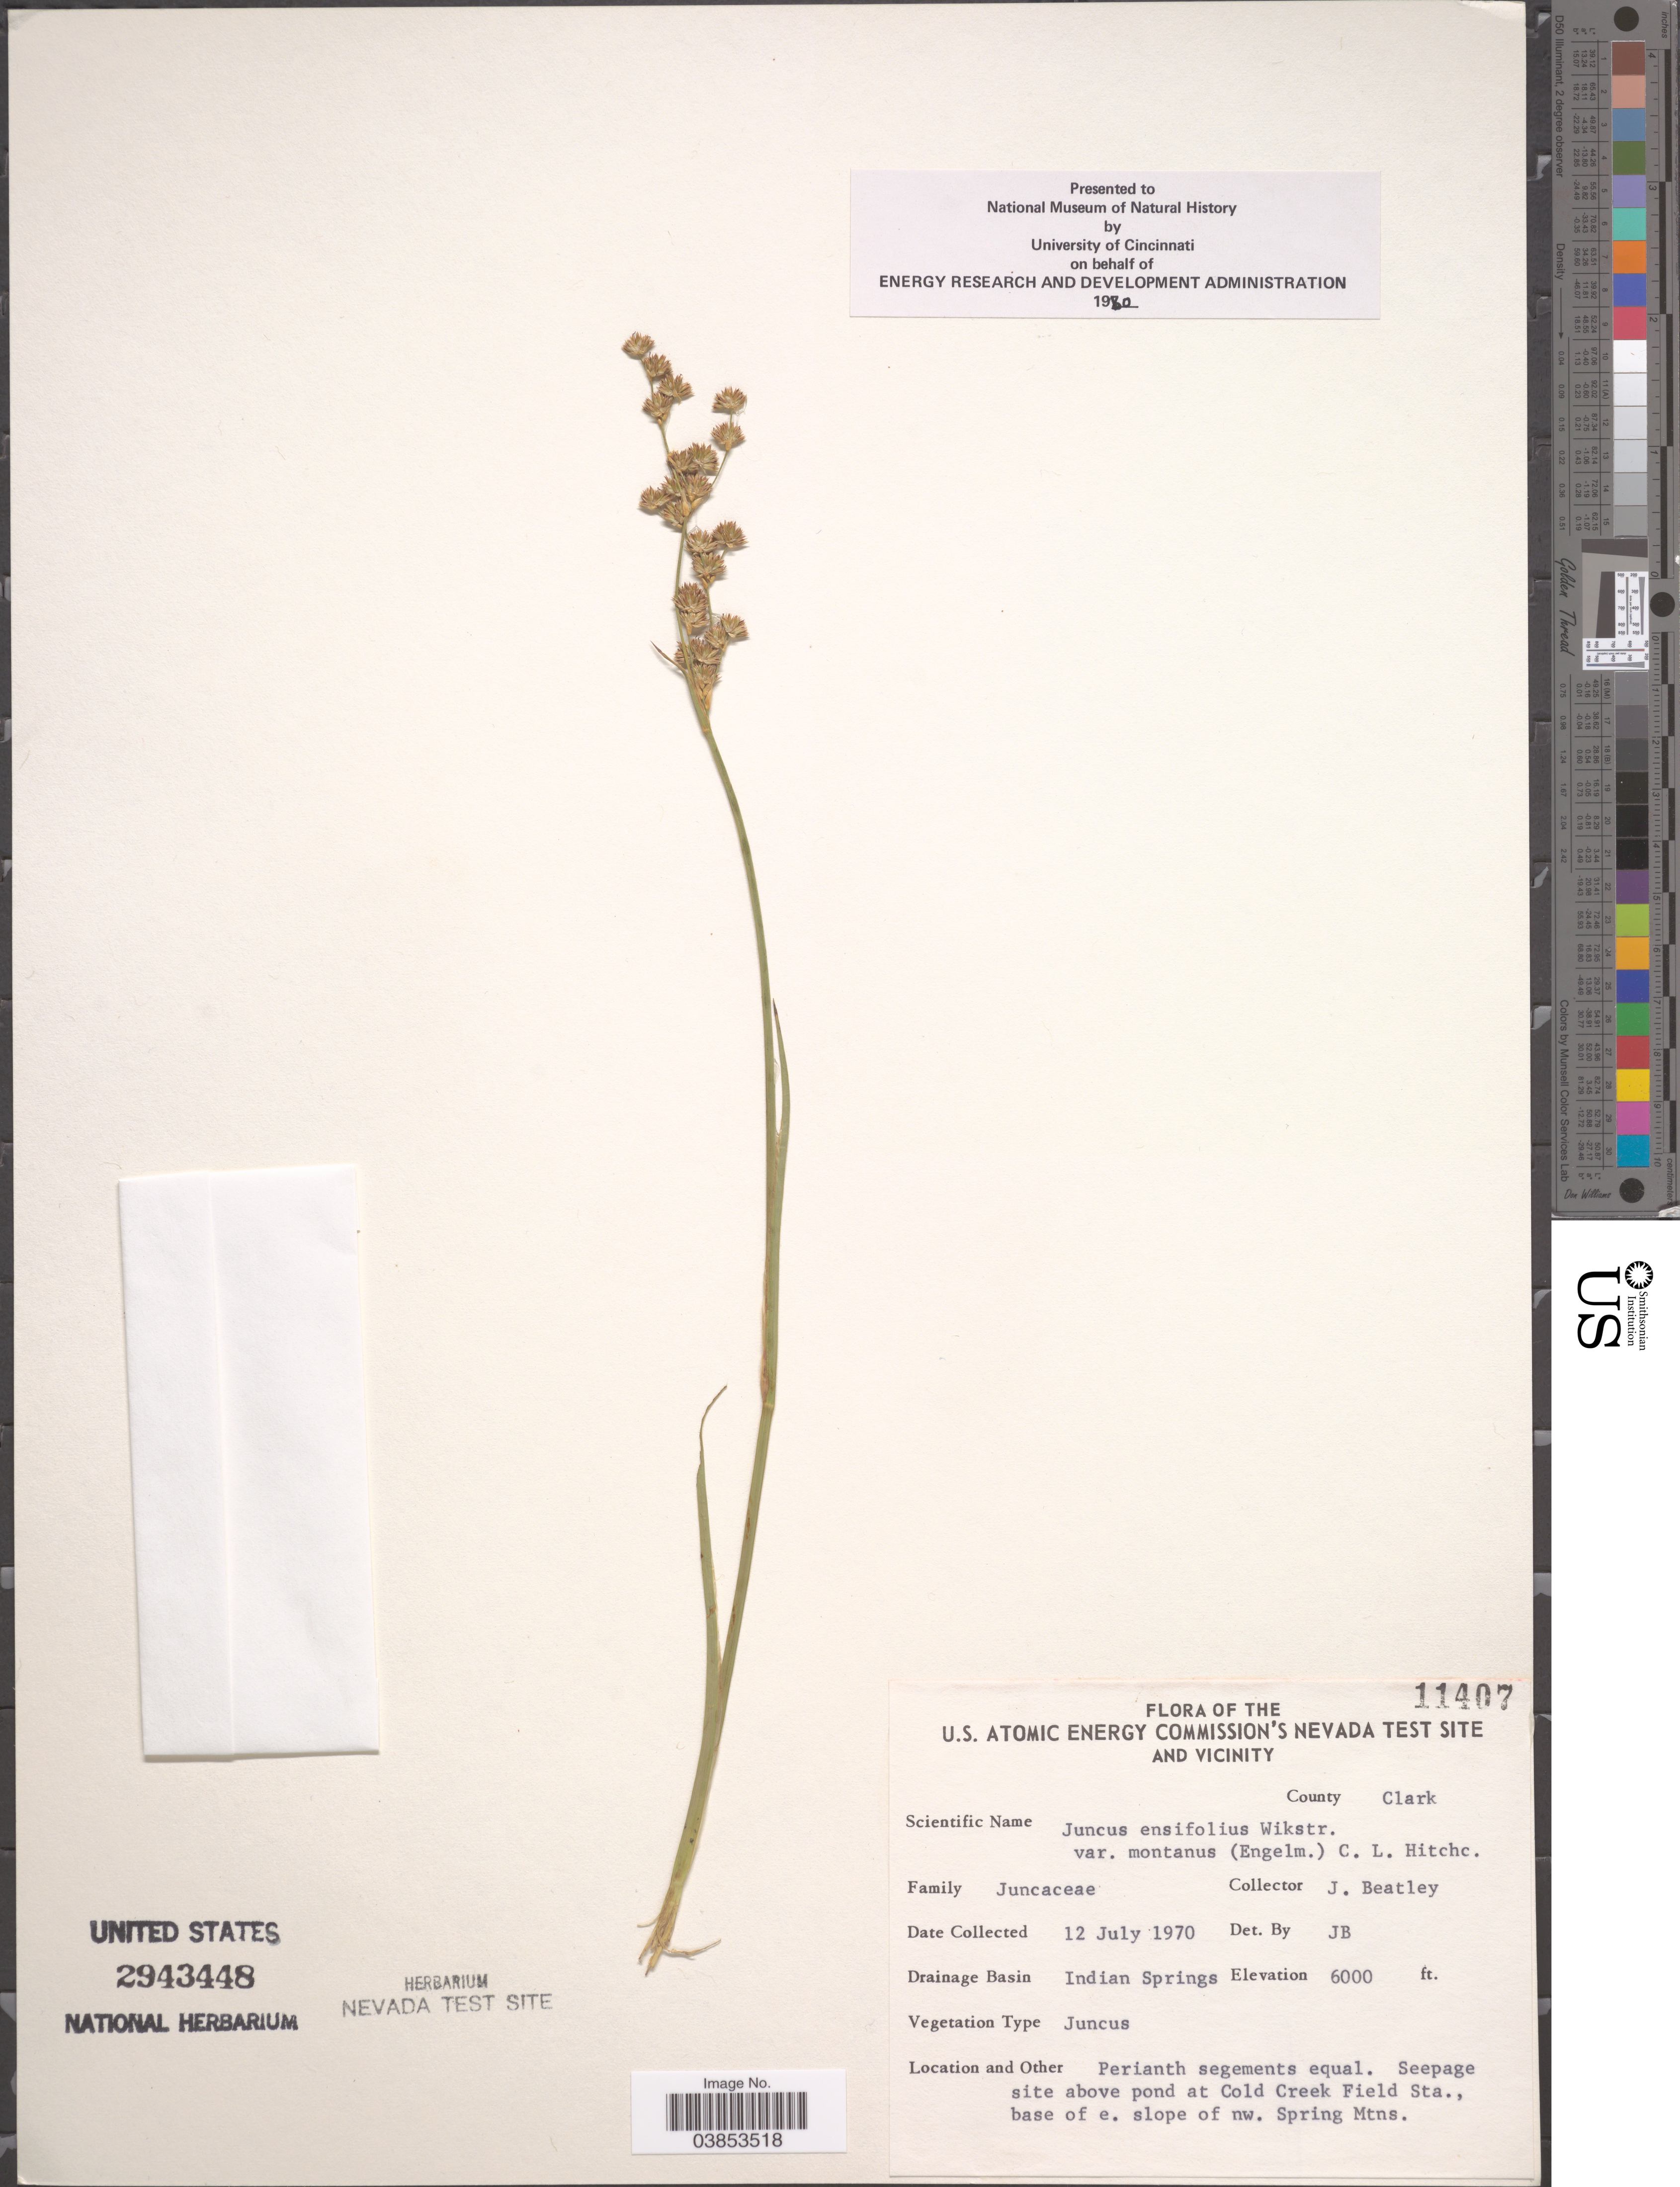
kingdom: Plantae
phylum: Tracheophyta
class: Liliopsida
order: Poales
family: Juncaceae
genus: Juncus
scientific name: Juncus ensifolius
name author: Wikstr.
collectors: J. C. Beatley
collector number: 11407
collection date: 1970-07-12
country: United States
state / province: Nevada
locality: U.S. Atomic Energy Commission's Nevada Test Site and vicinity. County Nye. Drainage Basin Indian Springs. Above pond at Cold Creek Field Sta., base of e. slope of nw. Spring Mtns.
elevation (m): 1829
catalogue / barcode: US 2943448